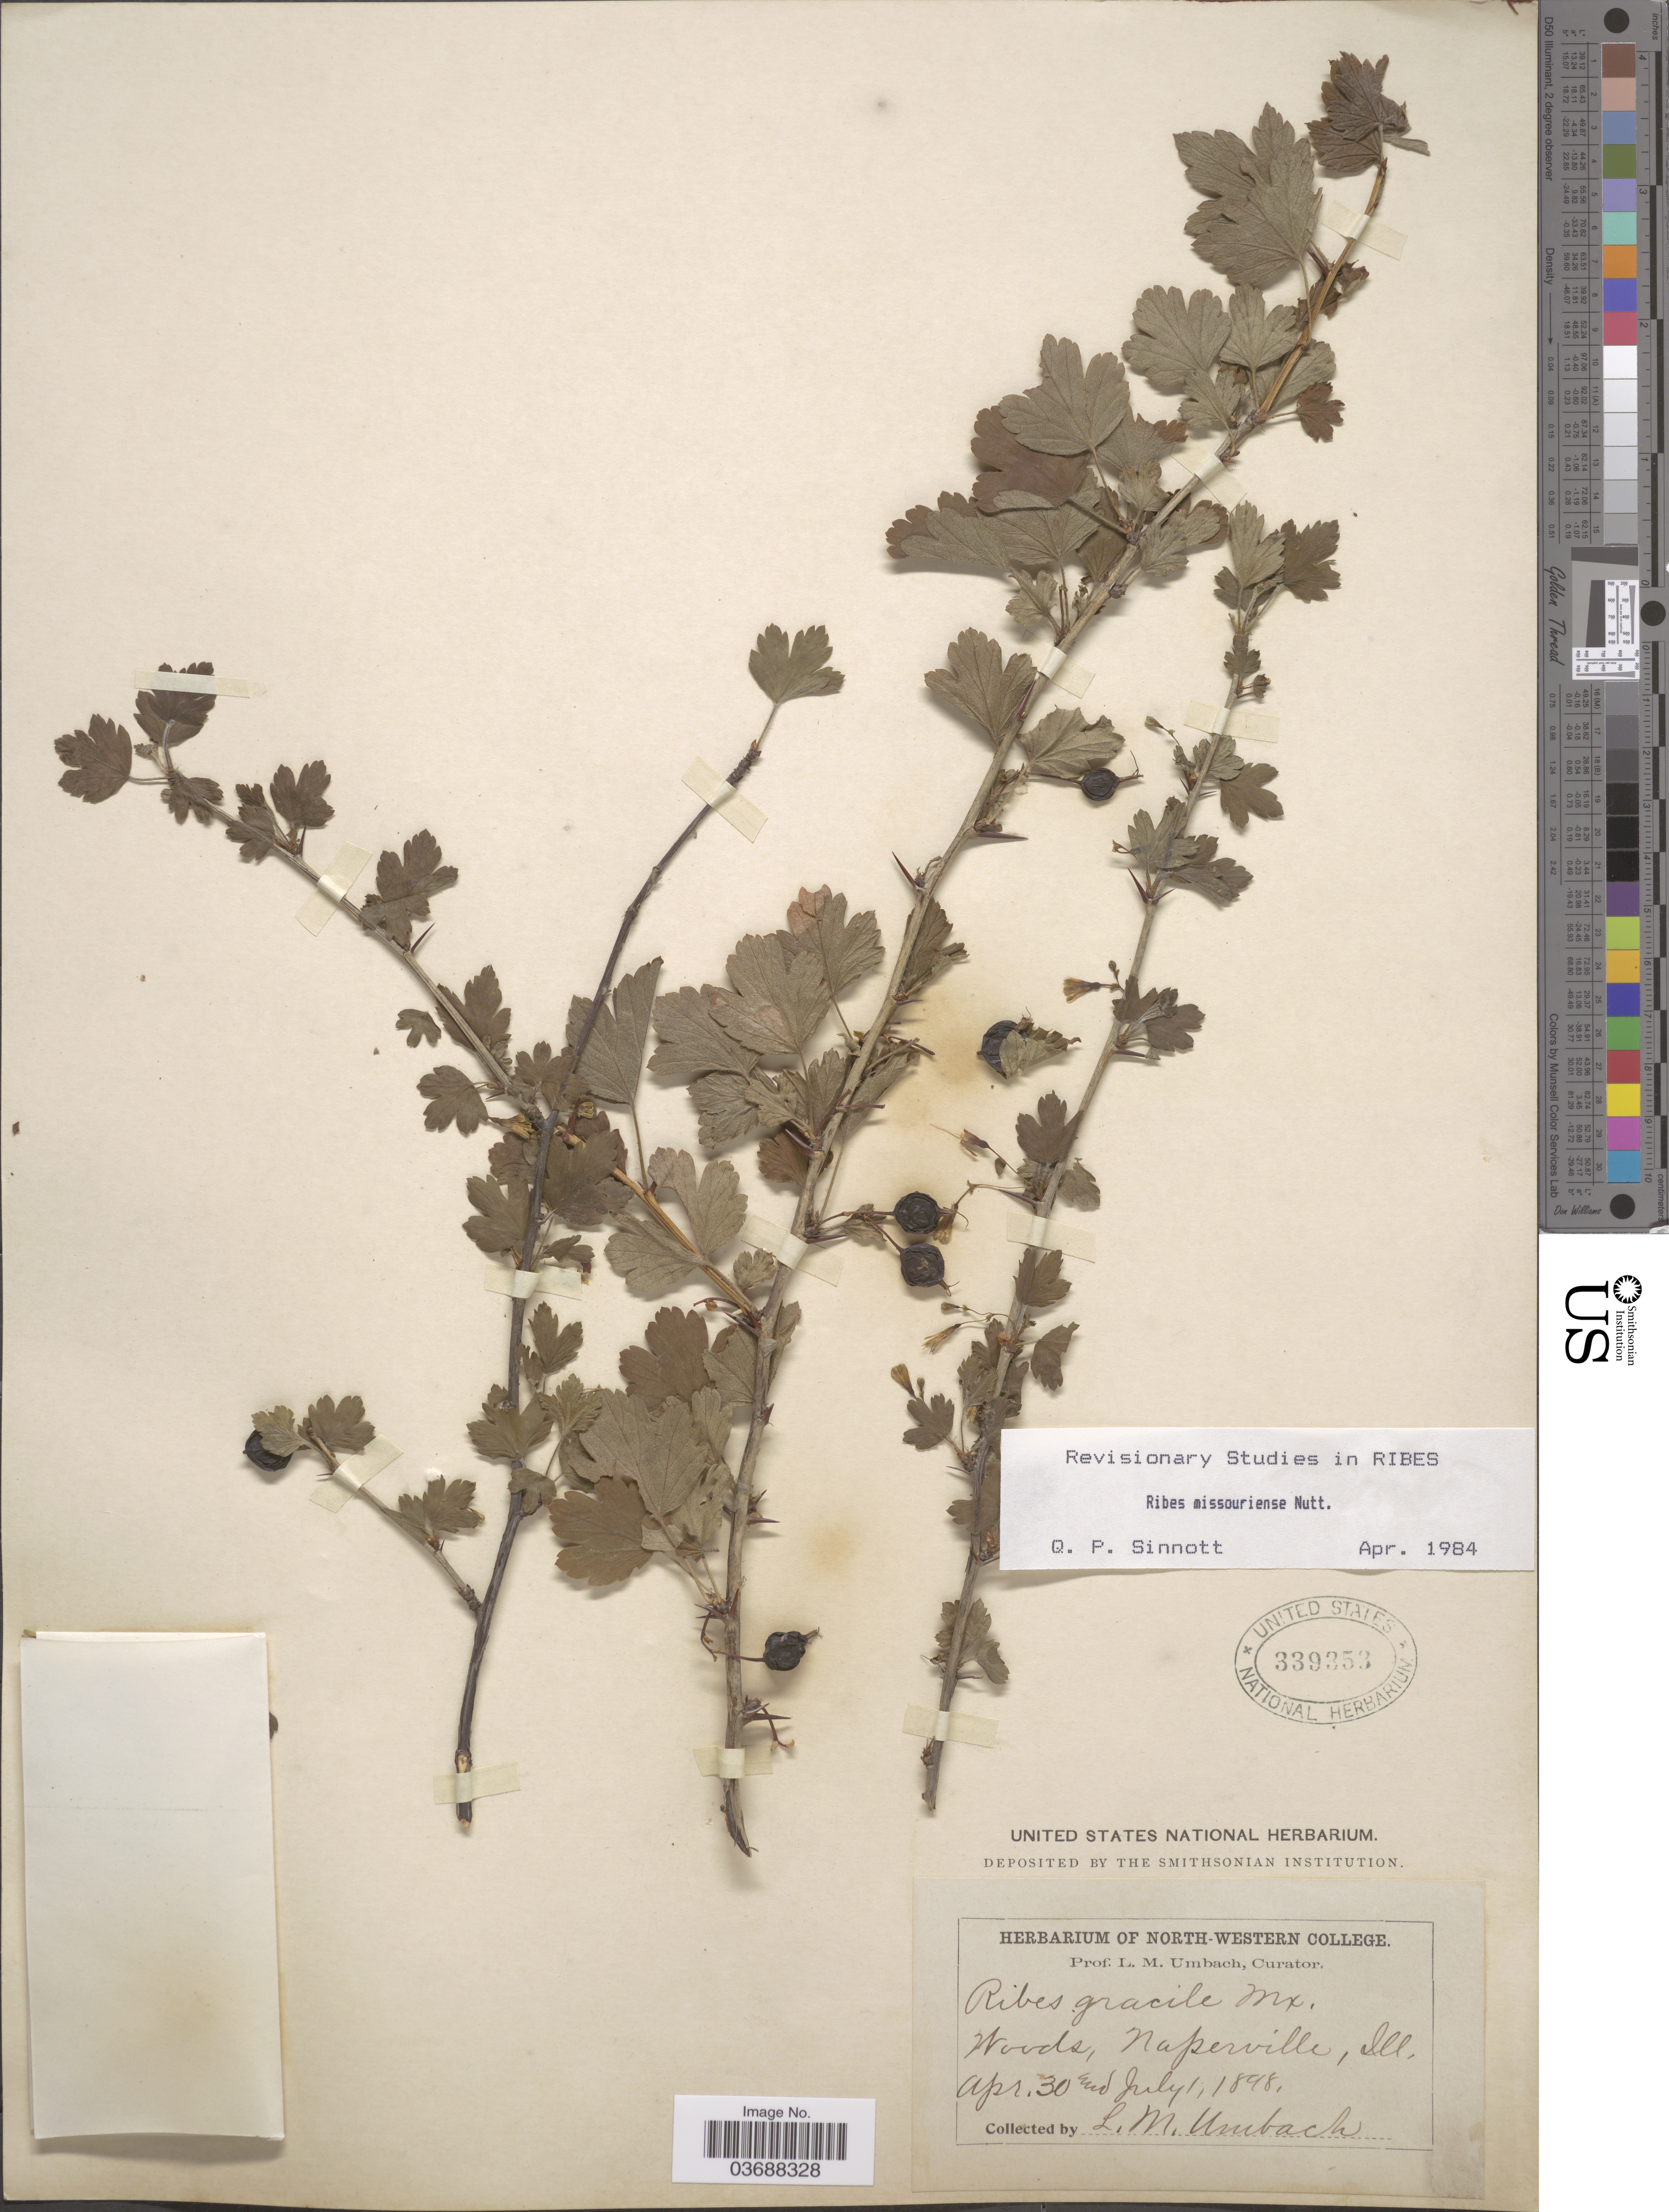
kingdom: Plantae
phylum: Tracheophyta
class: Magnoliopsida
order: Saxifragales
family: Grossulariaceae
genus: Ribes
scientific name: Ribes missouriense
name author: Nutt.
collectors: L. M. Umbach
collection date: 1898-04-30/1898-07-01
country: United States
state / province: Illinois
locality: Woods, Naperville.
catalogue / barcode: US 339353